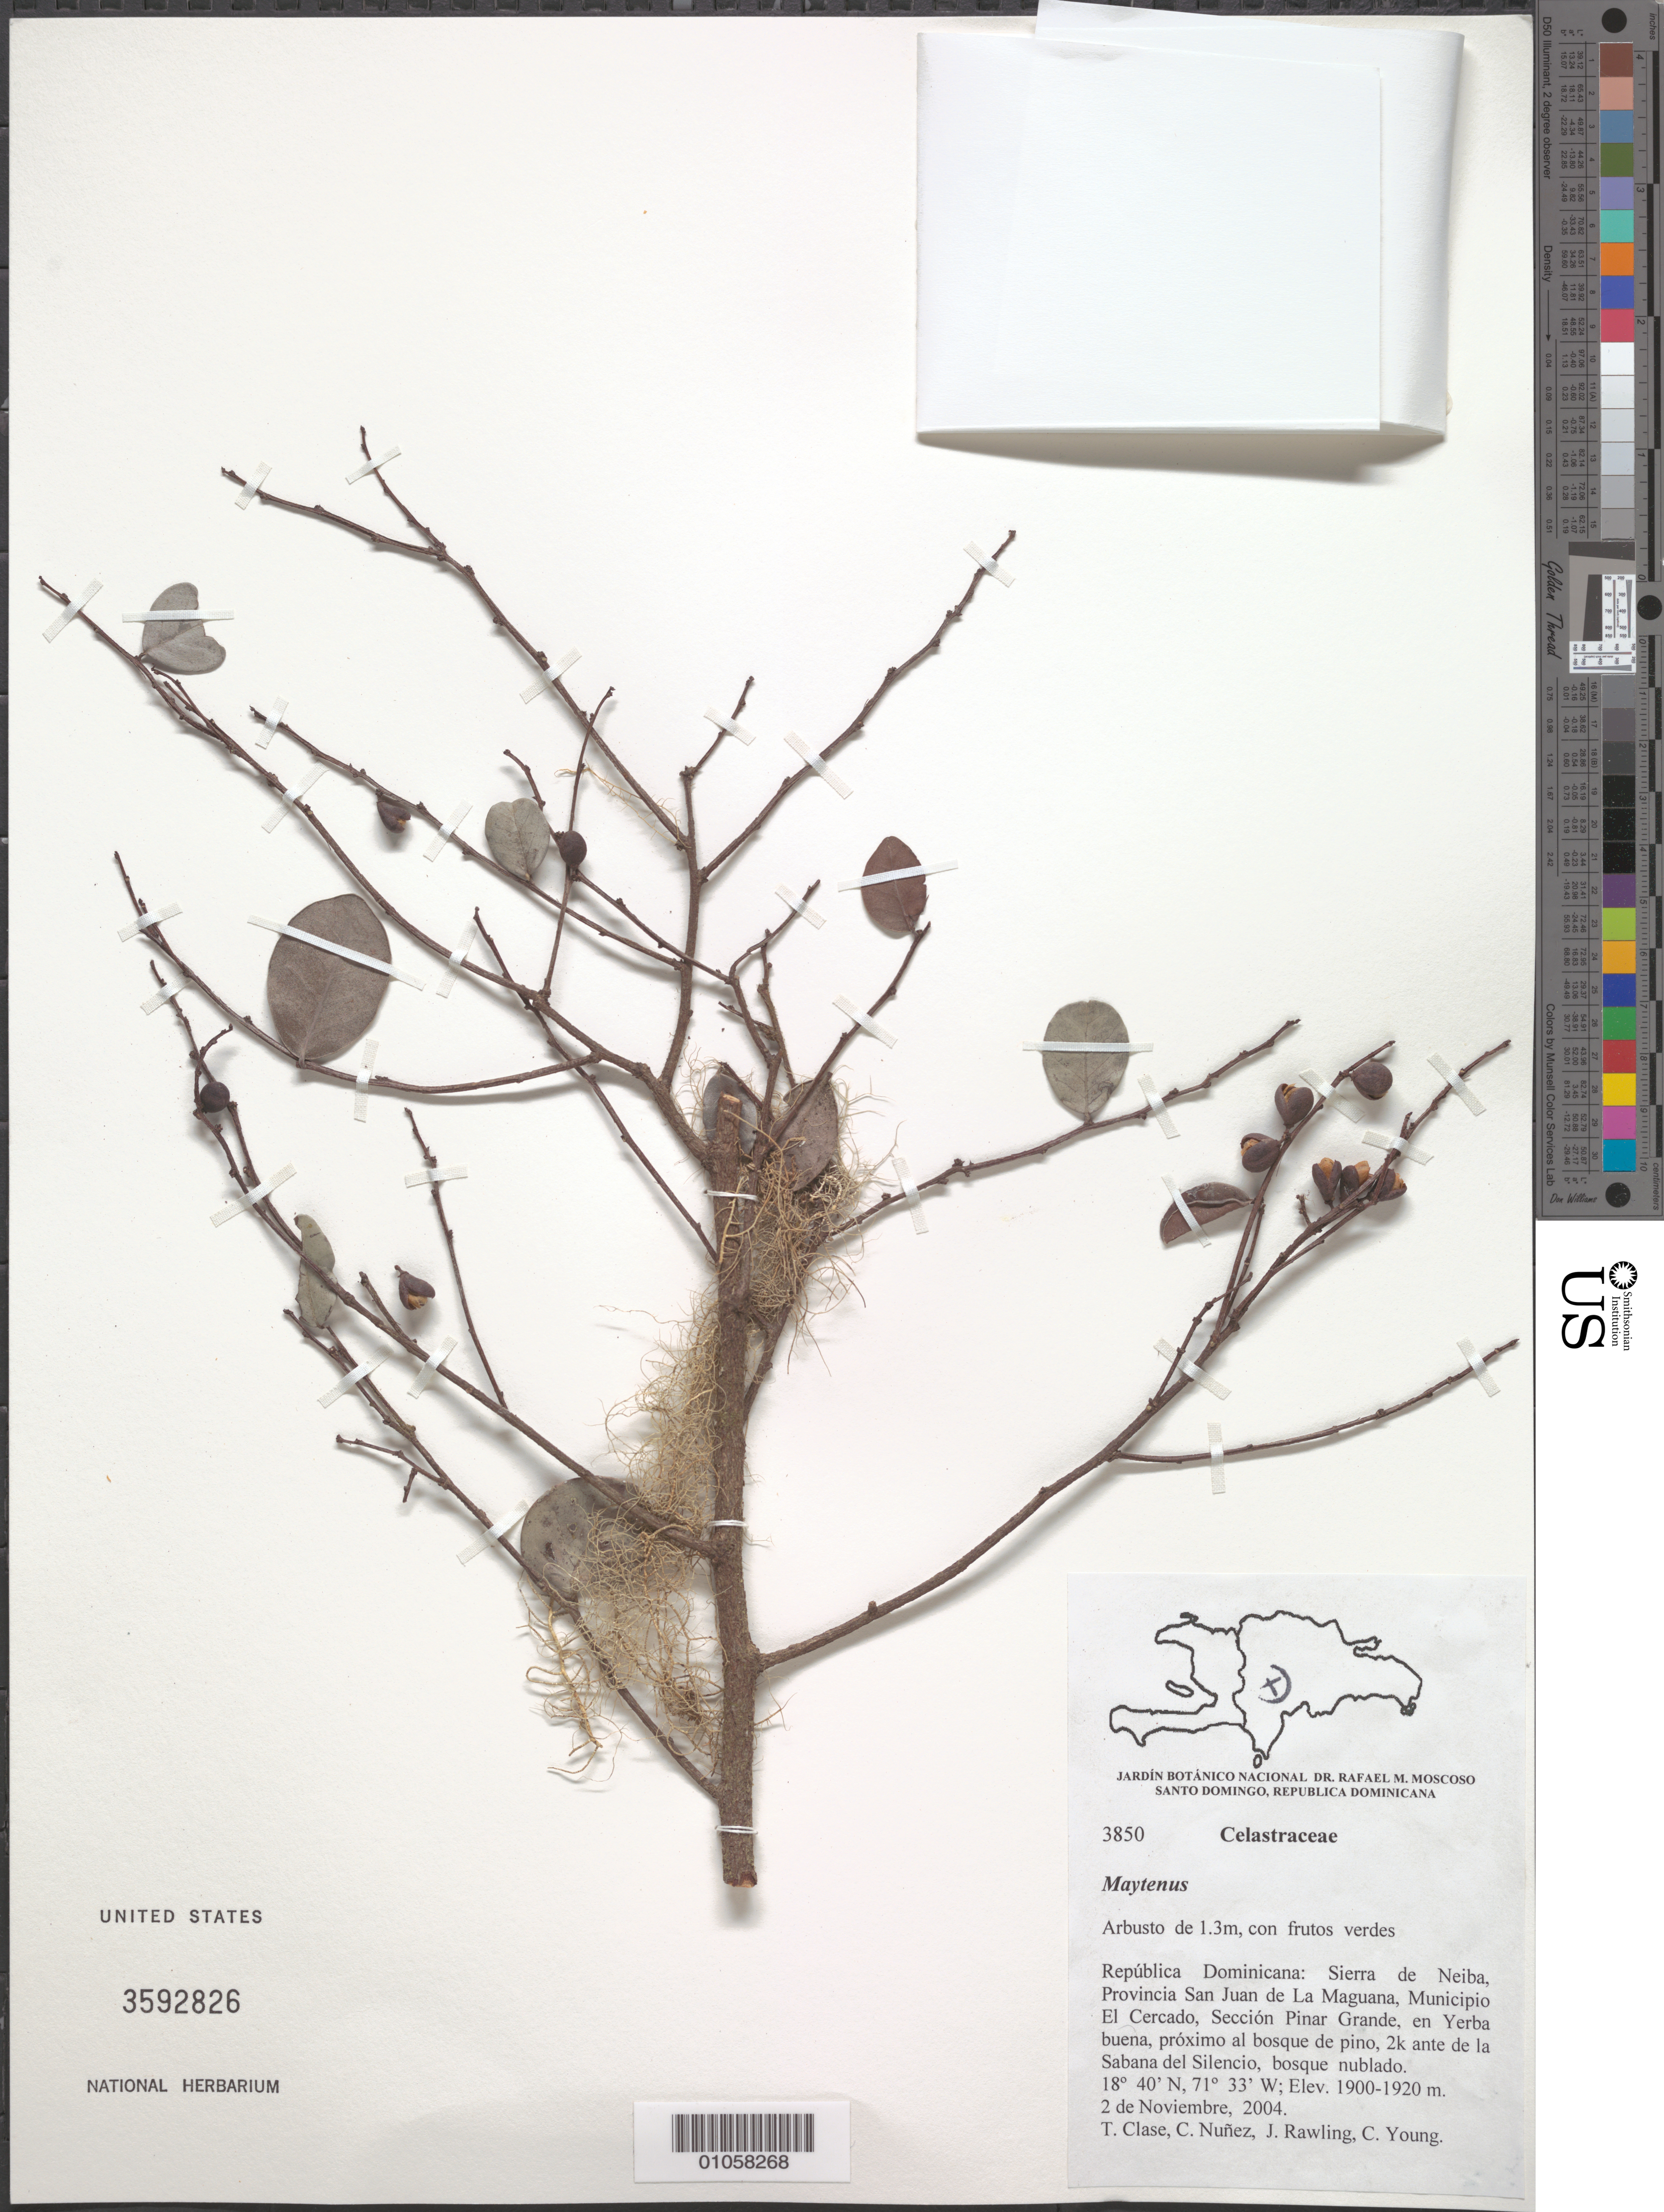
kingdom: Plantae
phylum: Tracheophyta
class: Magnoliopsida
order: Celastrales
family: Celastraceae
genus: Maytenus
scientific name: Maytenus sp.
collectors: T. Clase, C. Nunez, J. Rawling & C. Young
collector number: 3850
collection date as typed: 02 Nov 2004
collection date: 2004-11-02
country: Dominican Republic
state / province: San Juan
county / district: San Juan de la Maguana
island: Hispaniola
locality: Municipio El Cercado, Sección Pinar Grande, en Yerba buena, próximo al bosque de pino, 2 k ante de la Sabana del Silencio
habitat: Bosque nublado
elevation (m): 1900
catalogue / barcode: US 3592826